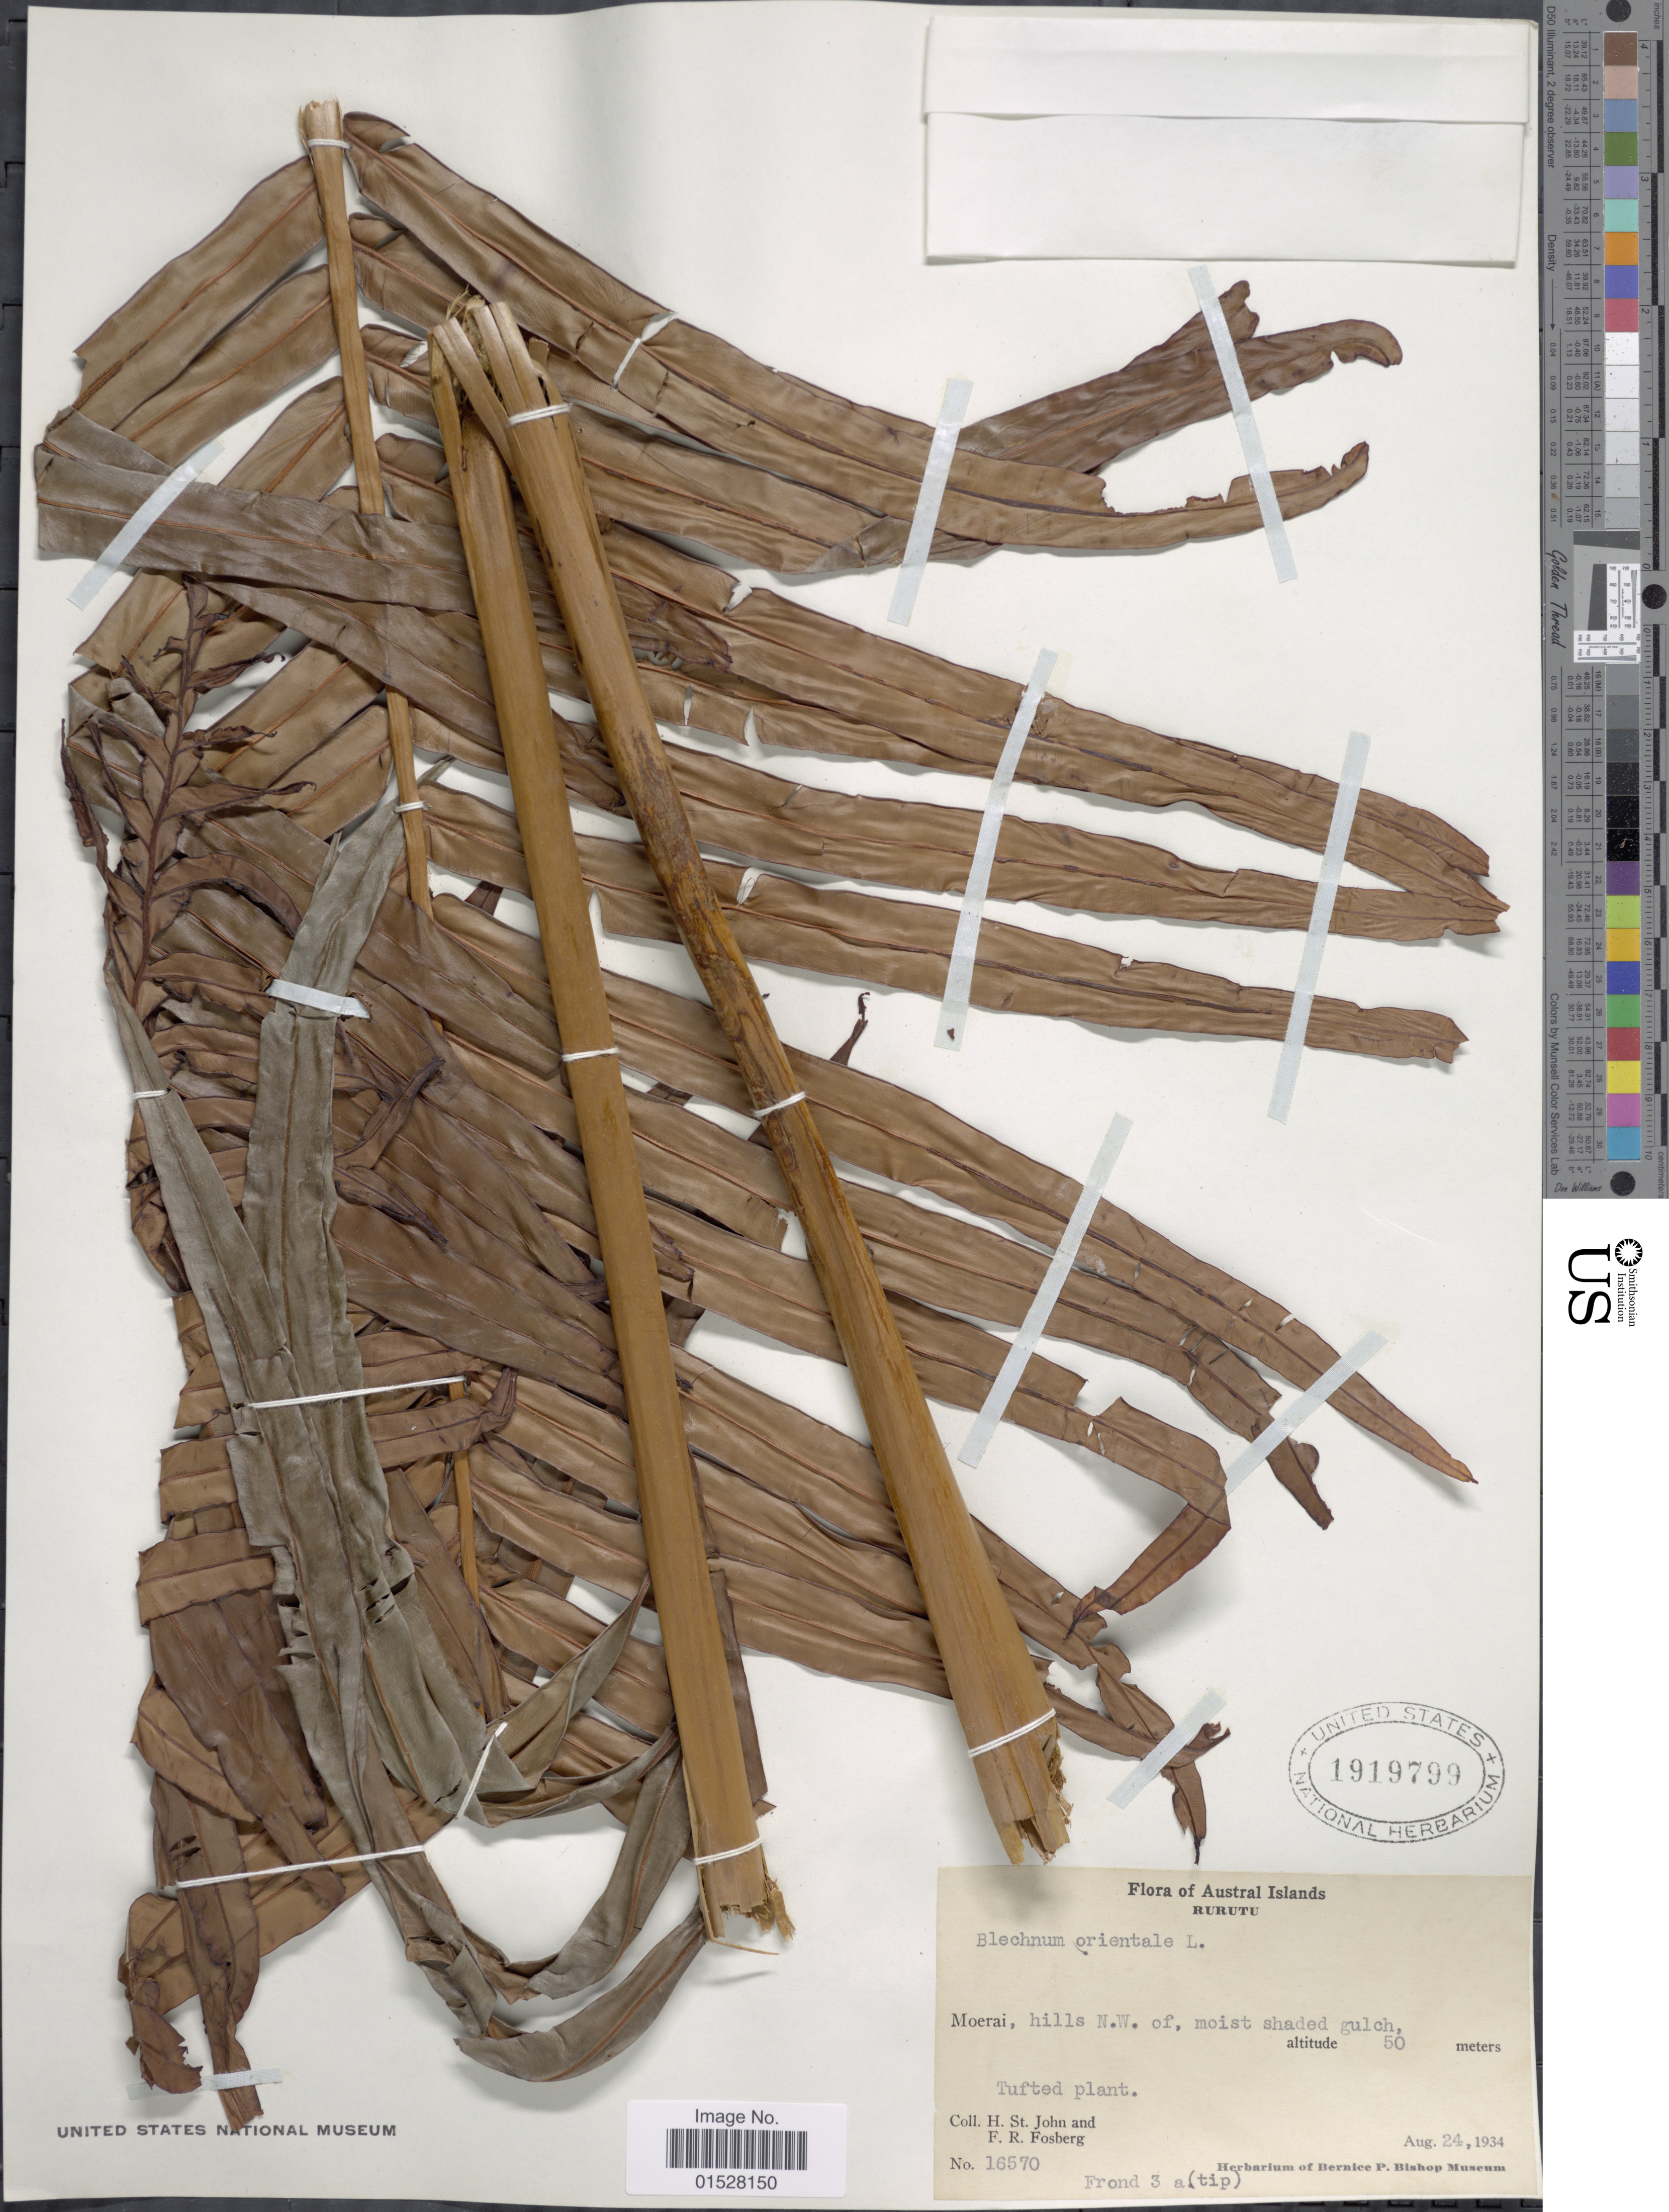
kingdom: Plantae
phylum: Tracheophyta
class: Polypodiopsida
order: Polypodiales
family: Blechnaceae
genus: Blechnum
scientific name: Blechnum orientale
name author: L.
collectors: H. St. John & F. R. Fosberg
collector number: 16570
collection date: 1934-08-24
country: French Polynesia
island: Rurutu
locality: Austral Islands, Rurutu, Moerai, hills N. W. of.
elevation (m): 50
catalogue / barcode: US 1919799